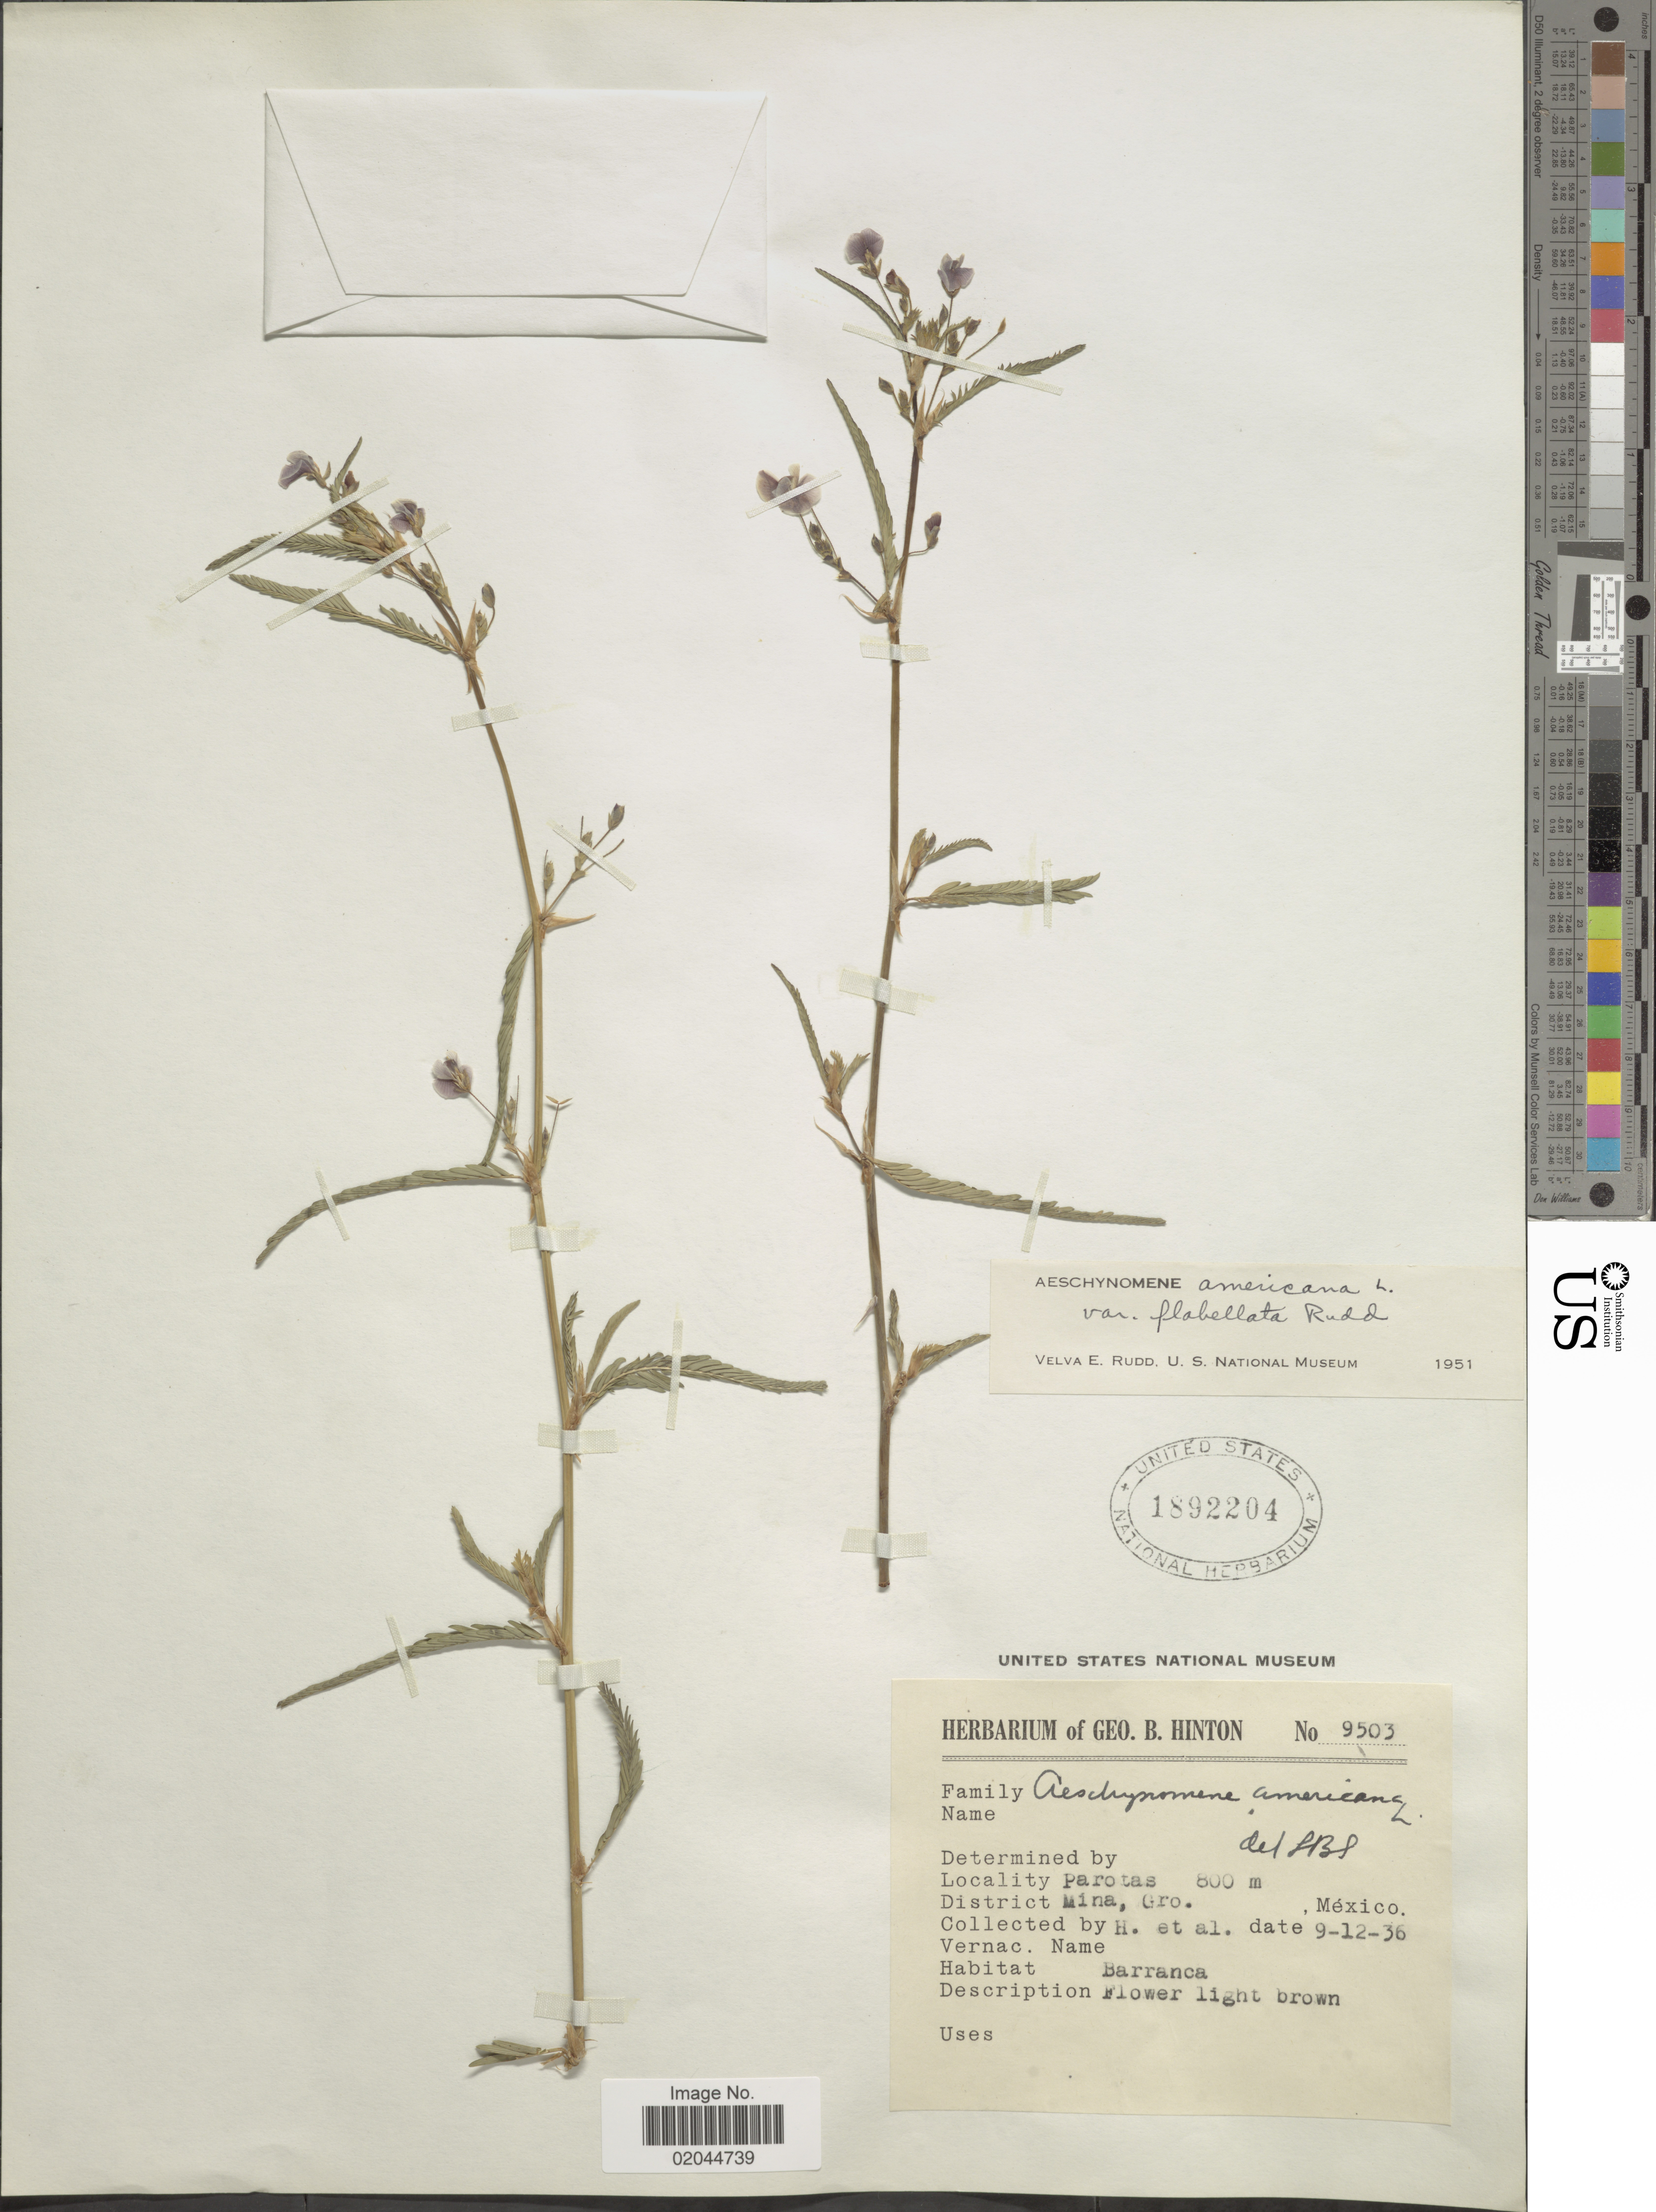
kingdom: Plantae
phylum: Tracheophyta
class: Magnoliopsida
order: Fabales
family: Fabaceae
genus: Aeschynomene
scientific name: Aeschynomene americana var. flabellata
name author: Rudd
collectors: G. B. Hinton & et al.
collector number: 9503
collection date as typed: Transcribed d/m/y: 12/9/36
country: Mexico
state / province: Guerrero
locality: Parotas, District Mina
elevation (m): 800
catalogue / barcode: US 1892204